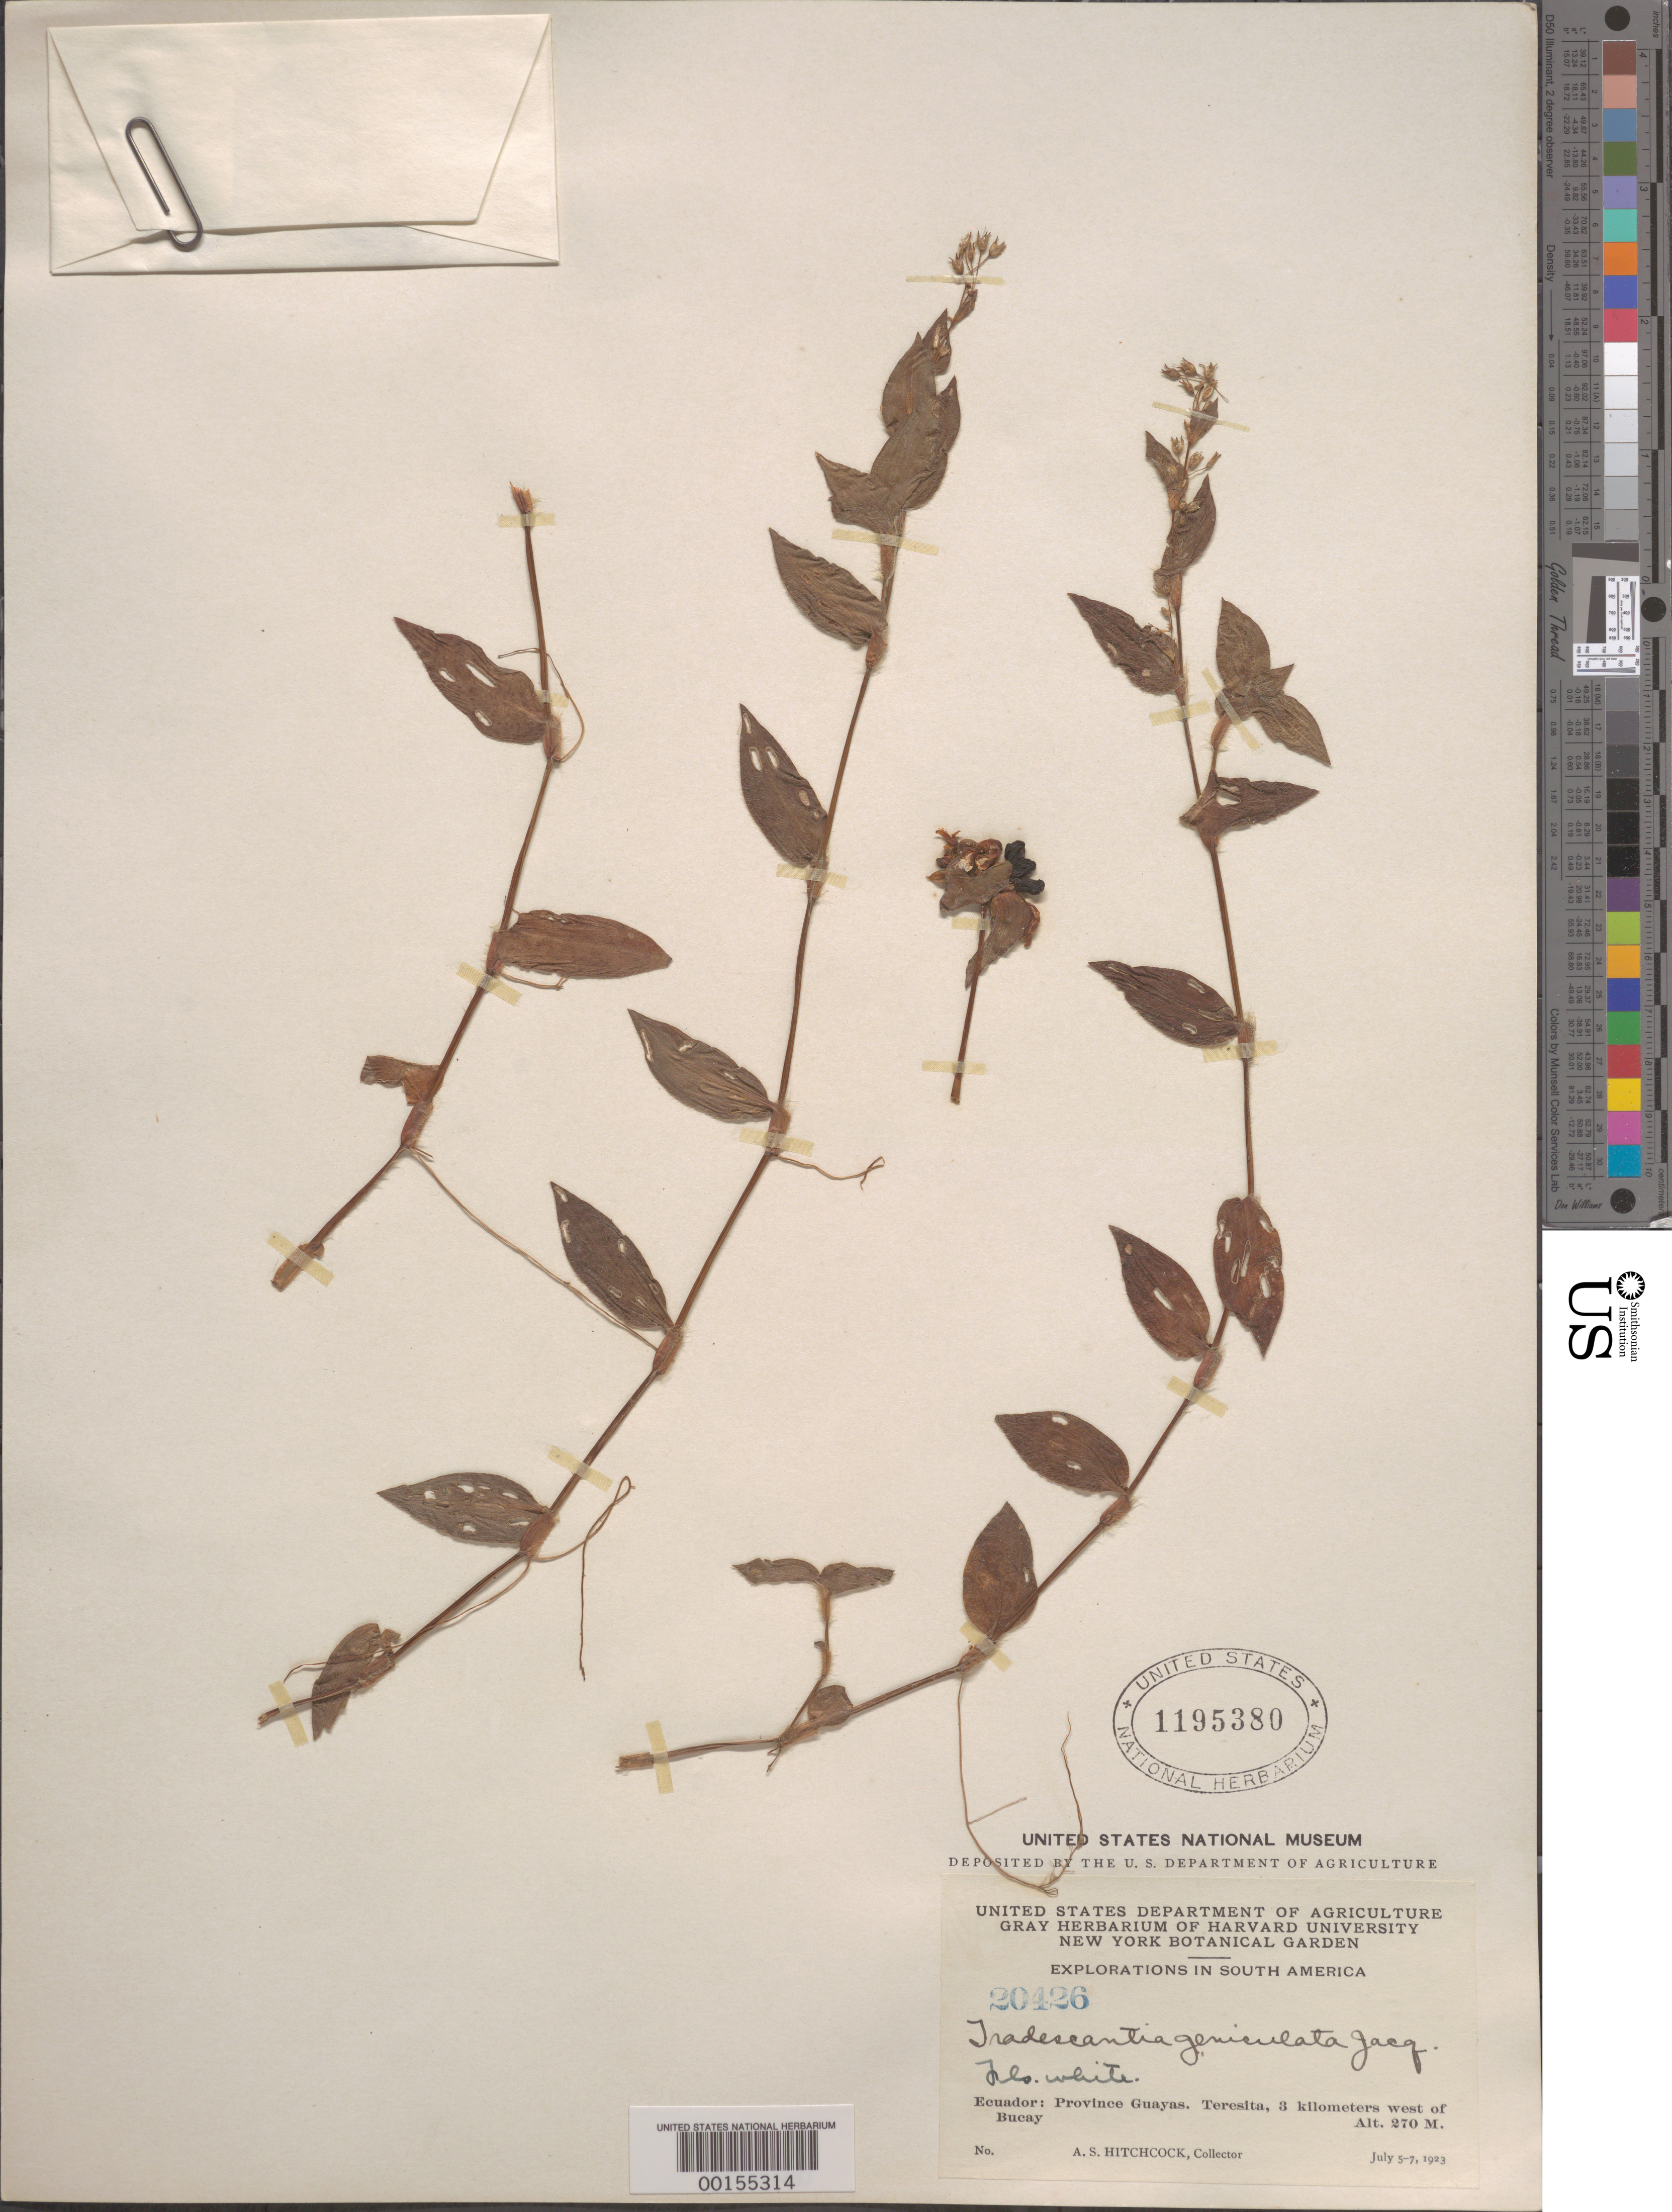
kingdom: Plantae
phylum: Tracheophyta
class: Liliopsida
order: Commelinales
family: Commelinaceae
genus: Gibasis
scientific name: Gibasis geniculata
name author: (Jacq.) Rohweder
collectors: A. S. Hitchcock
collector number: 20426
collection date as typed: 05 Jul 1923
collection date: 1923-07-05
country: Ecuador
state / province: Guayas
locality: Teresita, W of Bucay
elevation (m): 270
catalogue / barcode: US 1195380